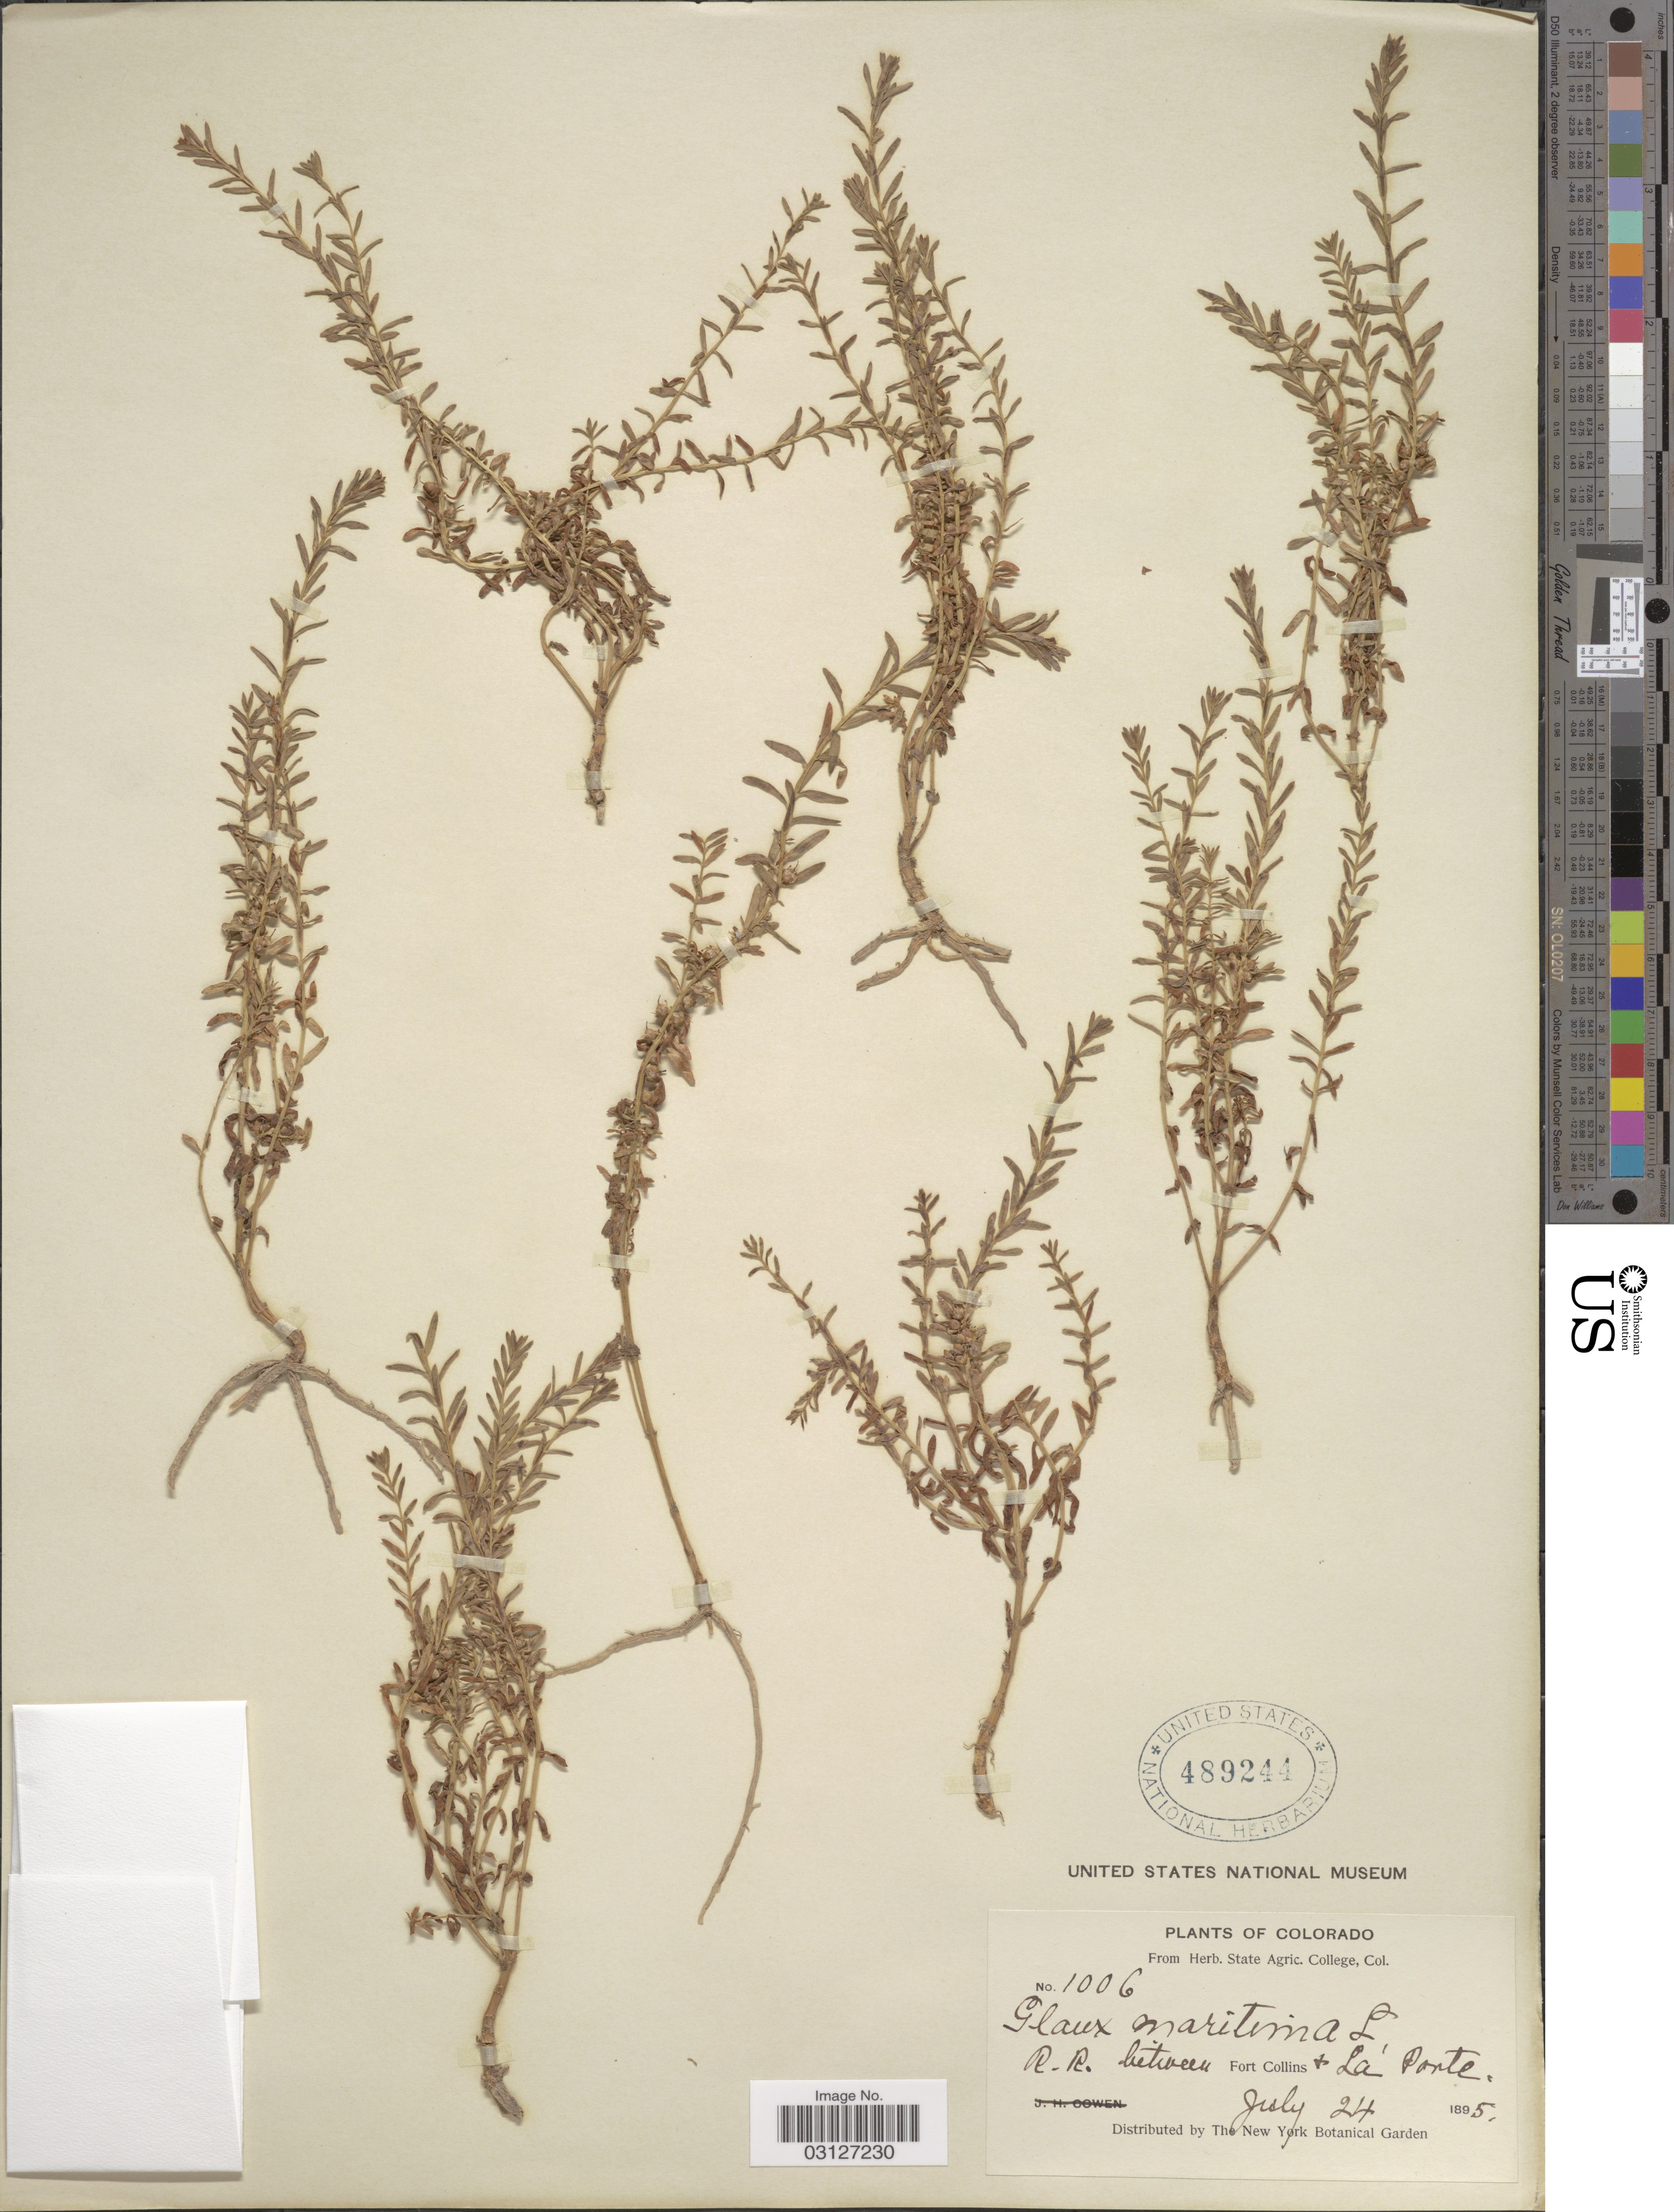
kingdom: Plantae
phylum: Tracheophyta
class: Magnoliopsida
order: Ericales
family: Primulaceae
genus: Glaux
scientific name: Glaux maritima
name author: L.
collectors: ex herb. State Agric. College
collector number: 1006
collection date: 1895-07-24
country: United States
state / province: Colorado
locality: R. R. between Fort Collins & La Porte.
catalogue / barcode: US 489244